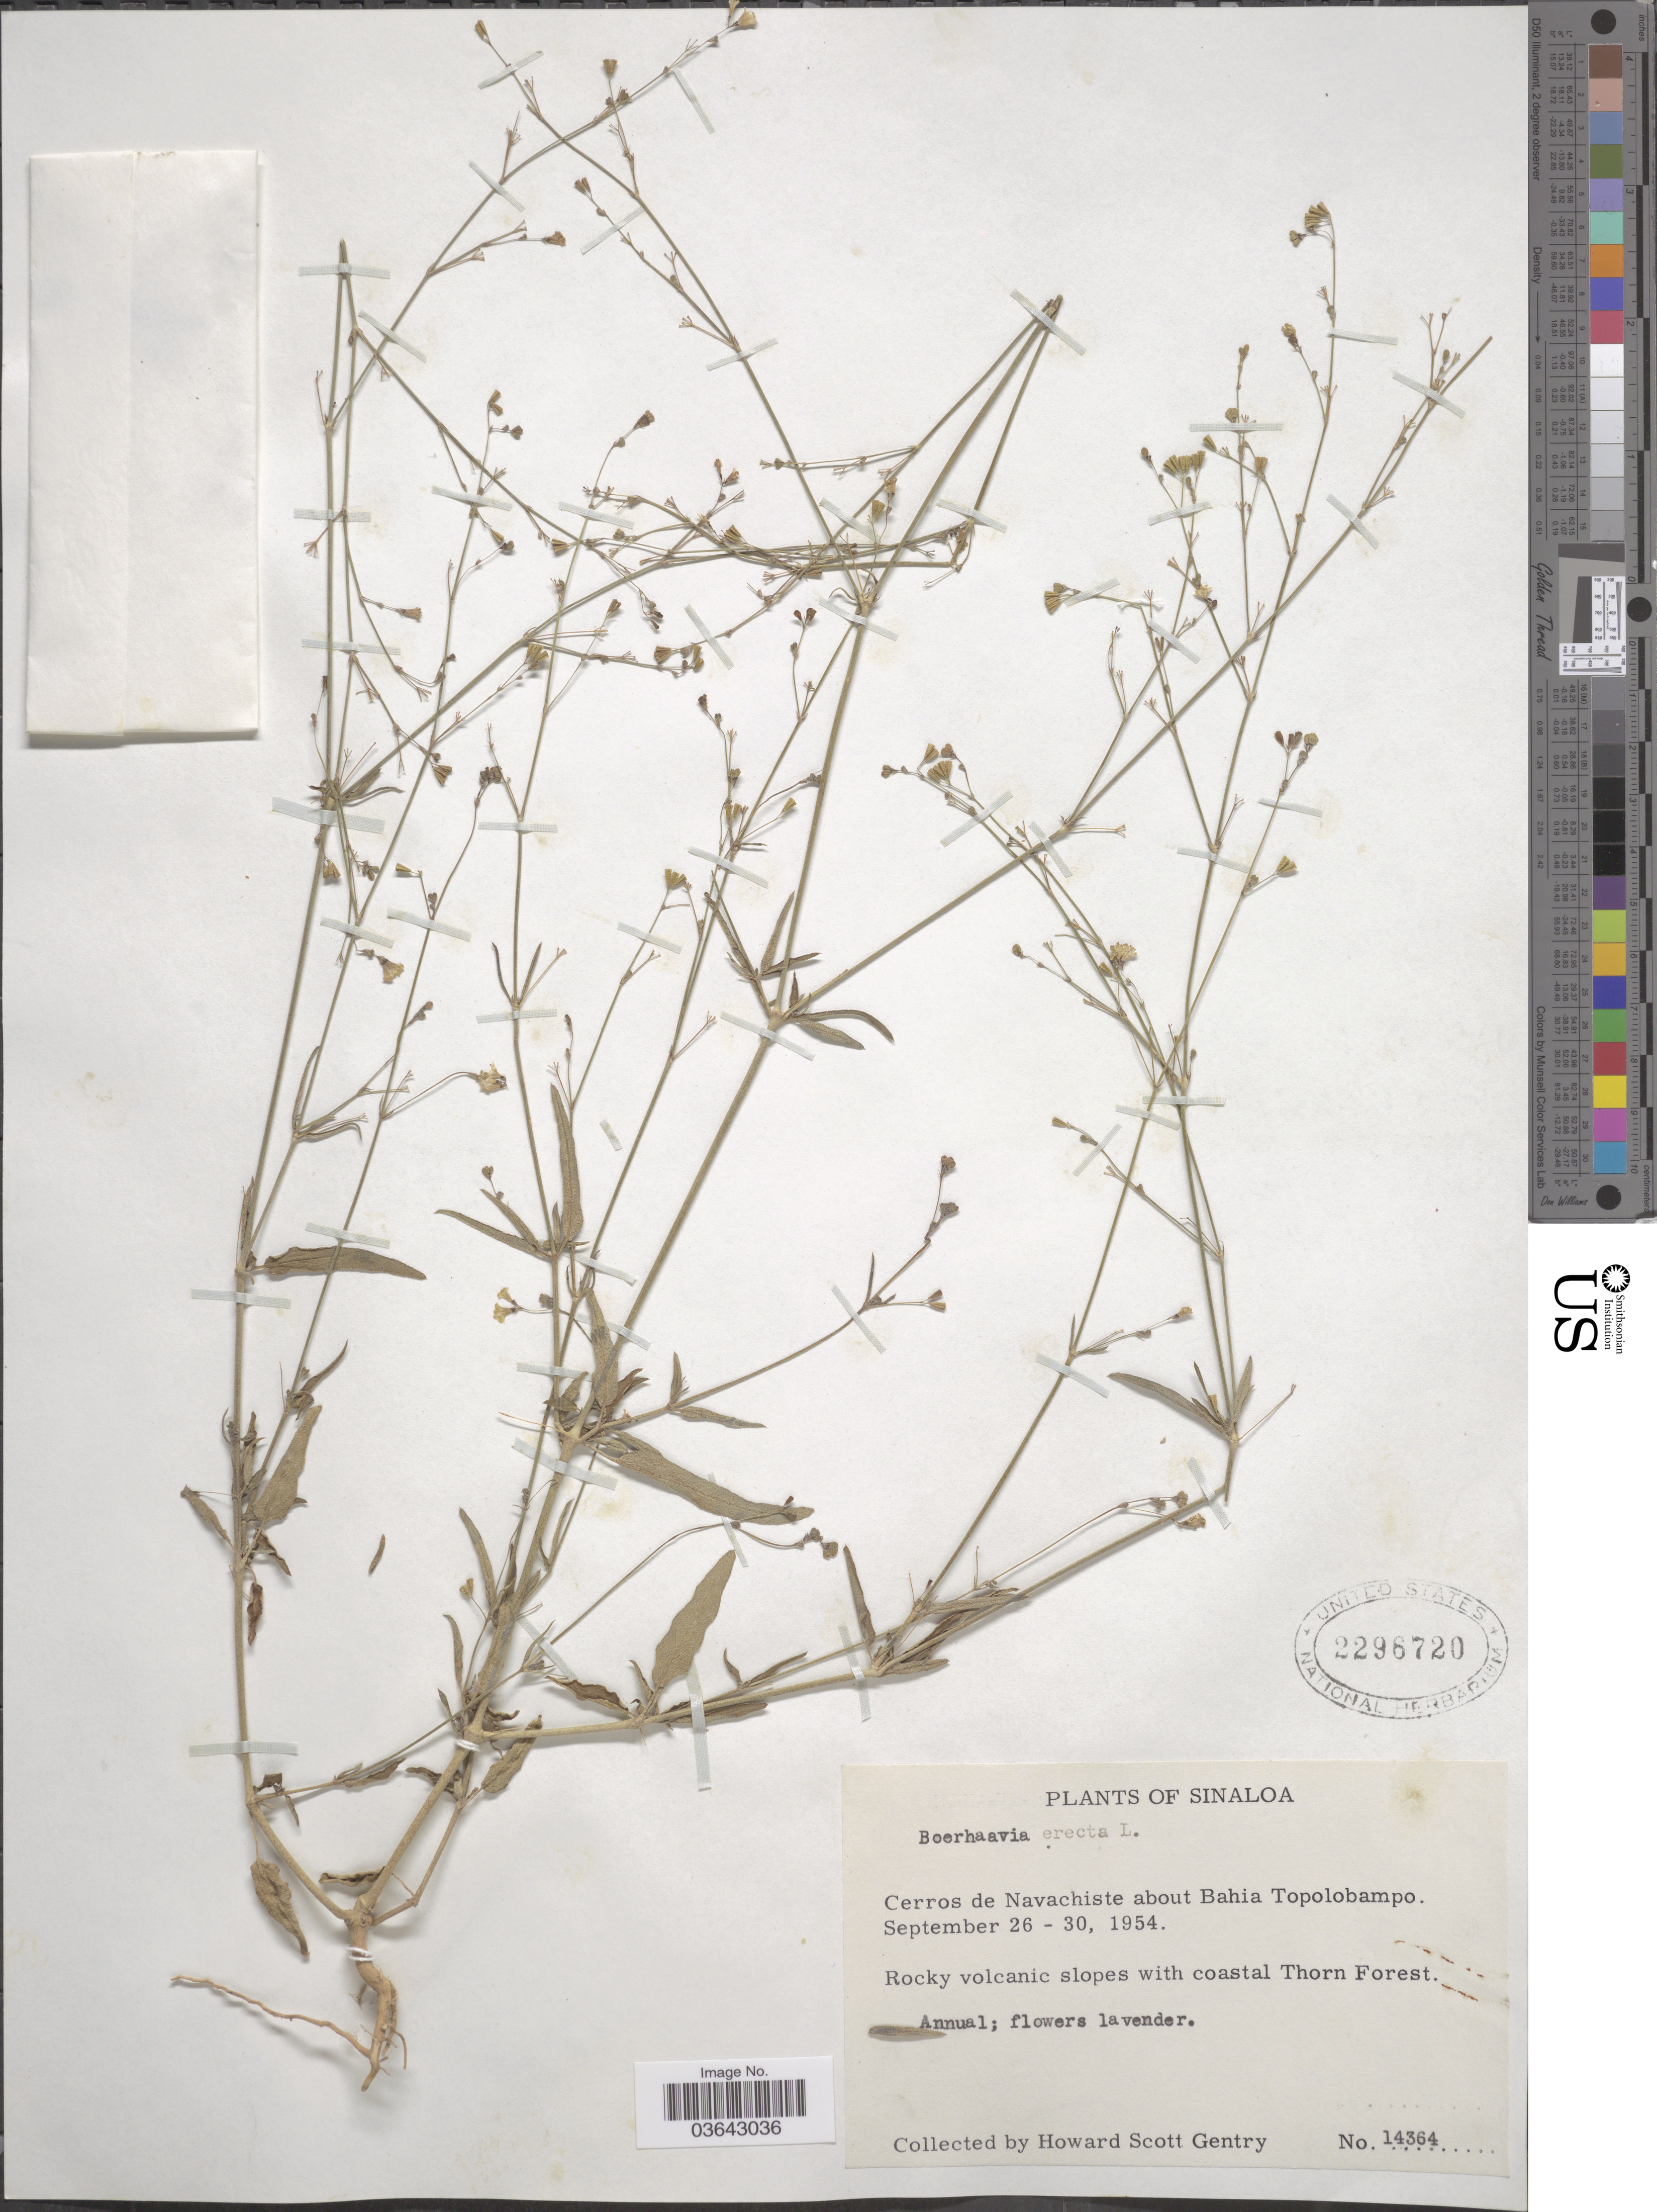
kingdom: Plantae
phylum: Tracheophyta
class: Magnoliopsida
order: Caryophyllales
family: Nyctaginaceae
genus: Boerhavia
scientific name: Boerhavia erecta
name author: L.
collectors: H. S. Gentry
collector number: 14364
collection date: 1954-09-26/1954-09-30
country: Mexico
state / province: Sinaloa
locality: Cerros de Navachiste about Bahia Topolobampo.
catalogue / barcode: US 2296720